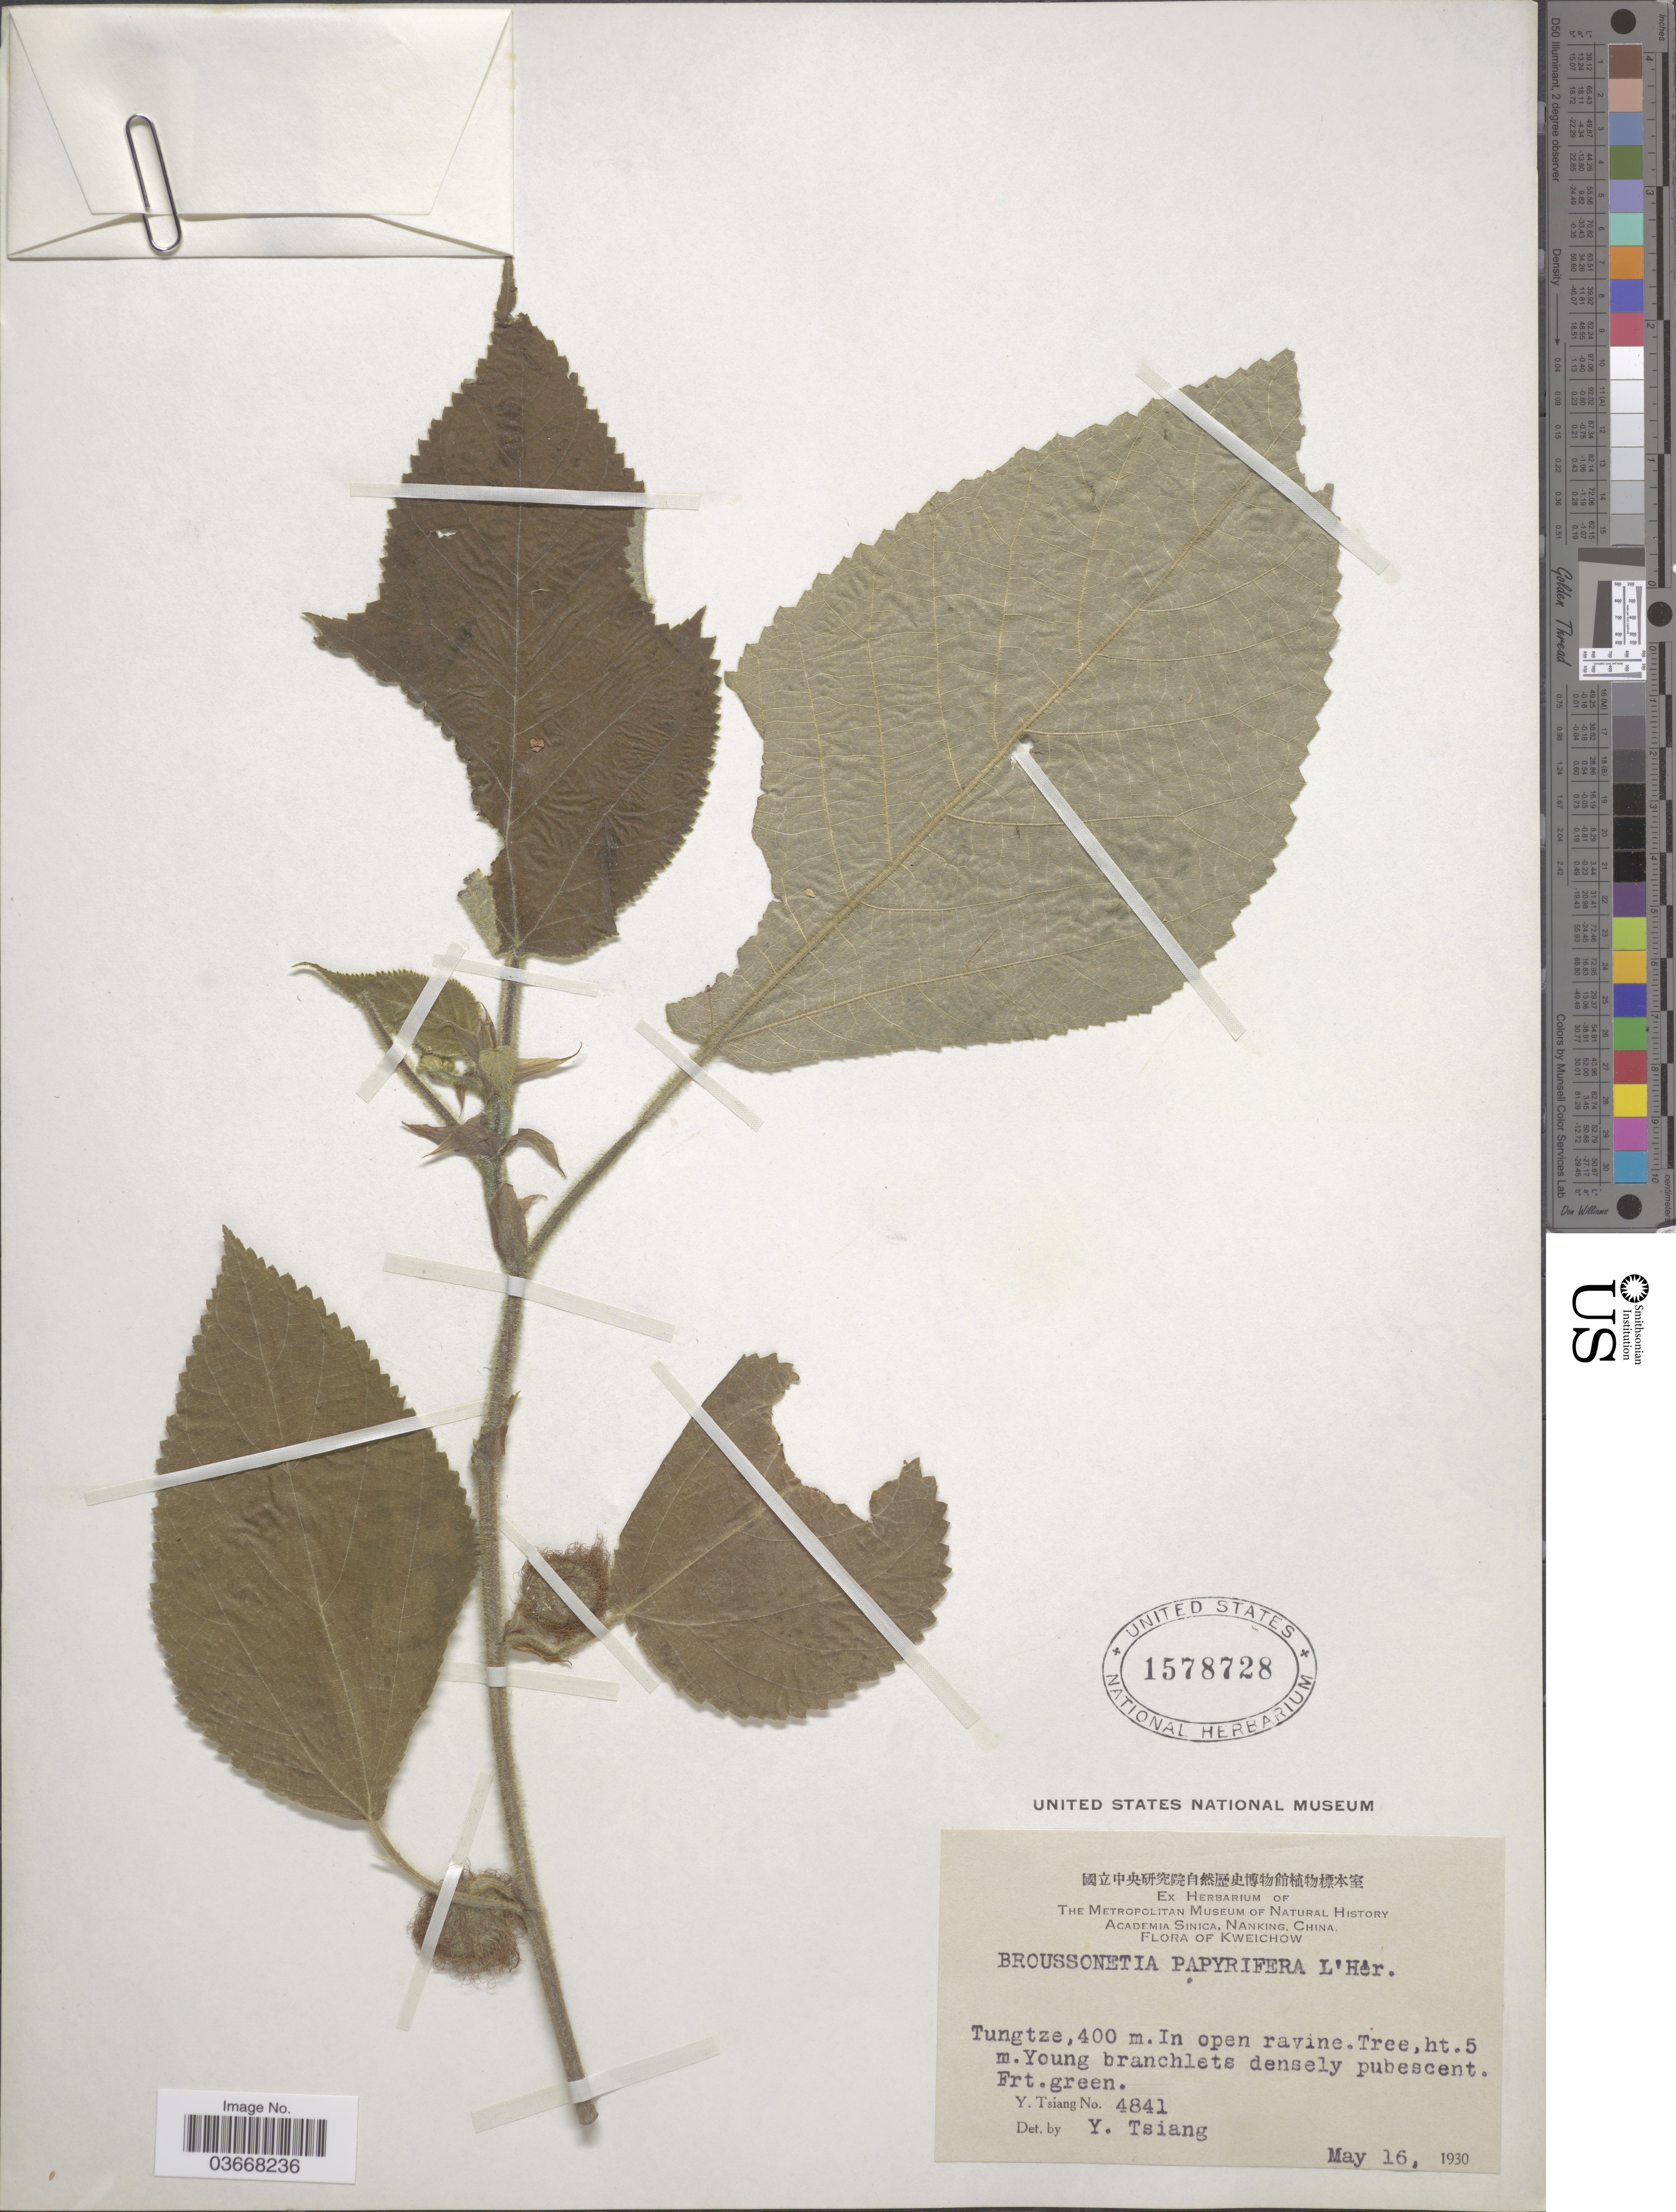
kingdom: Plantae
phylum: Tracheophyta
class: Magnoliopsida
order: Rosales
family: Moraceae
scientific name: Broussoneta papyrifera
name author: (L.) L'Hér. ex Vent.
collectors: Y. Tsiang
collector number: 4841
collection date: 1930-05-16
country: China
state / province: Guizhou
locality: Kweichow. Tungtze.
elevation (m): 400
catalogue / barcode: US 1578728